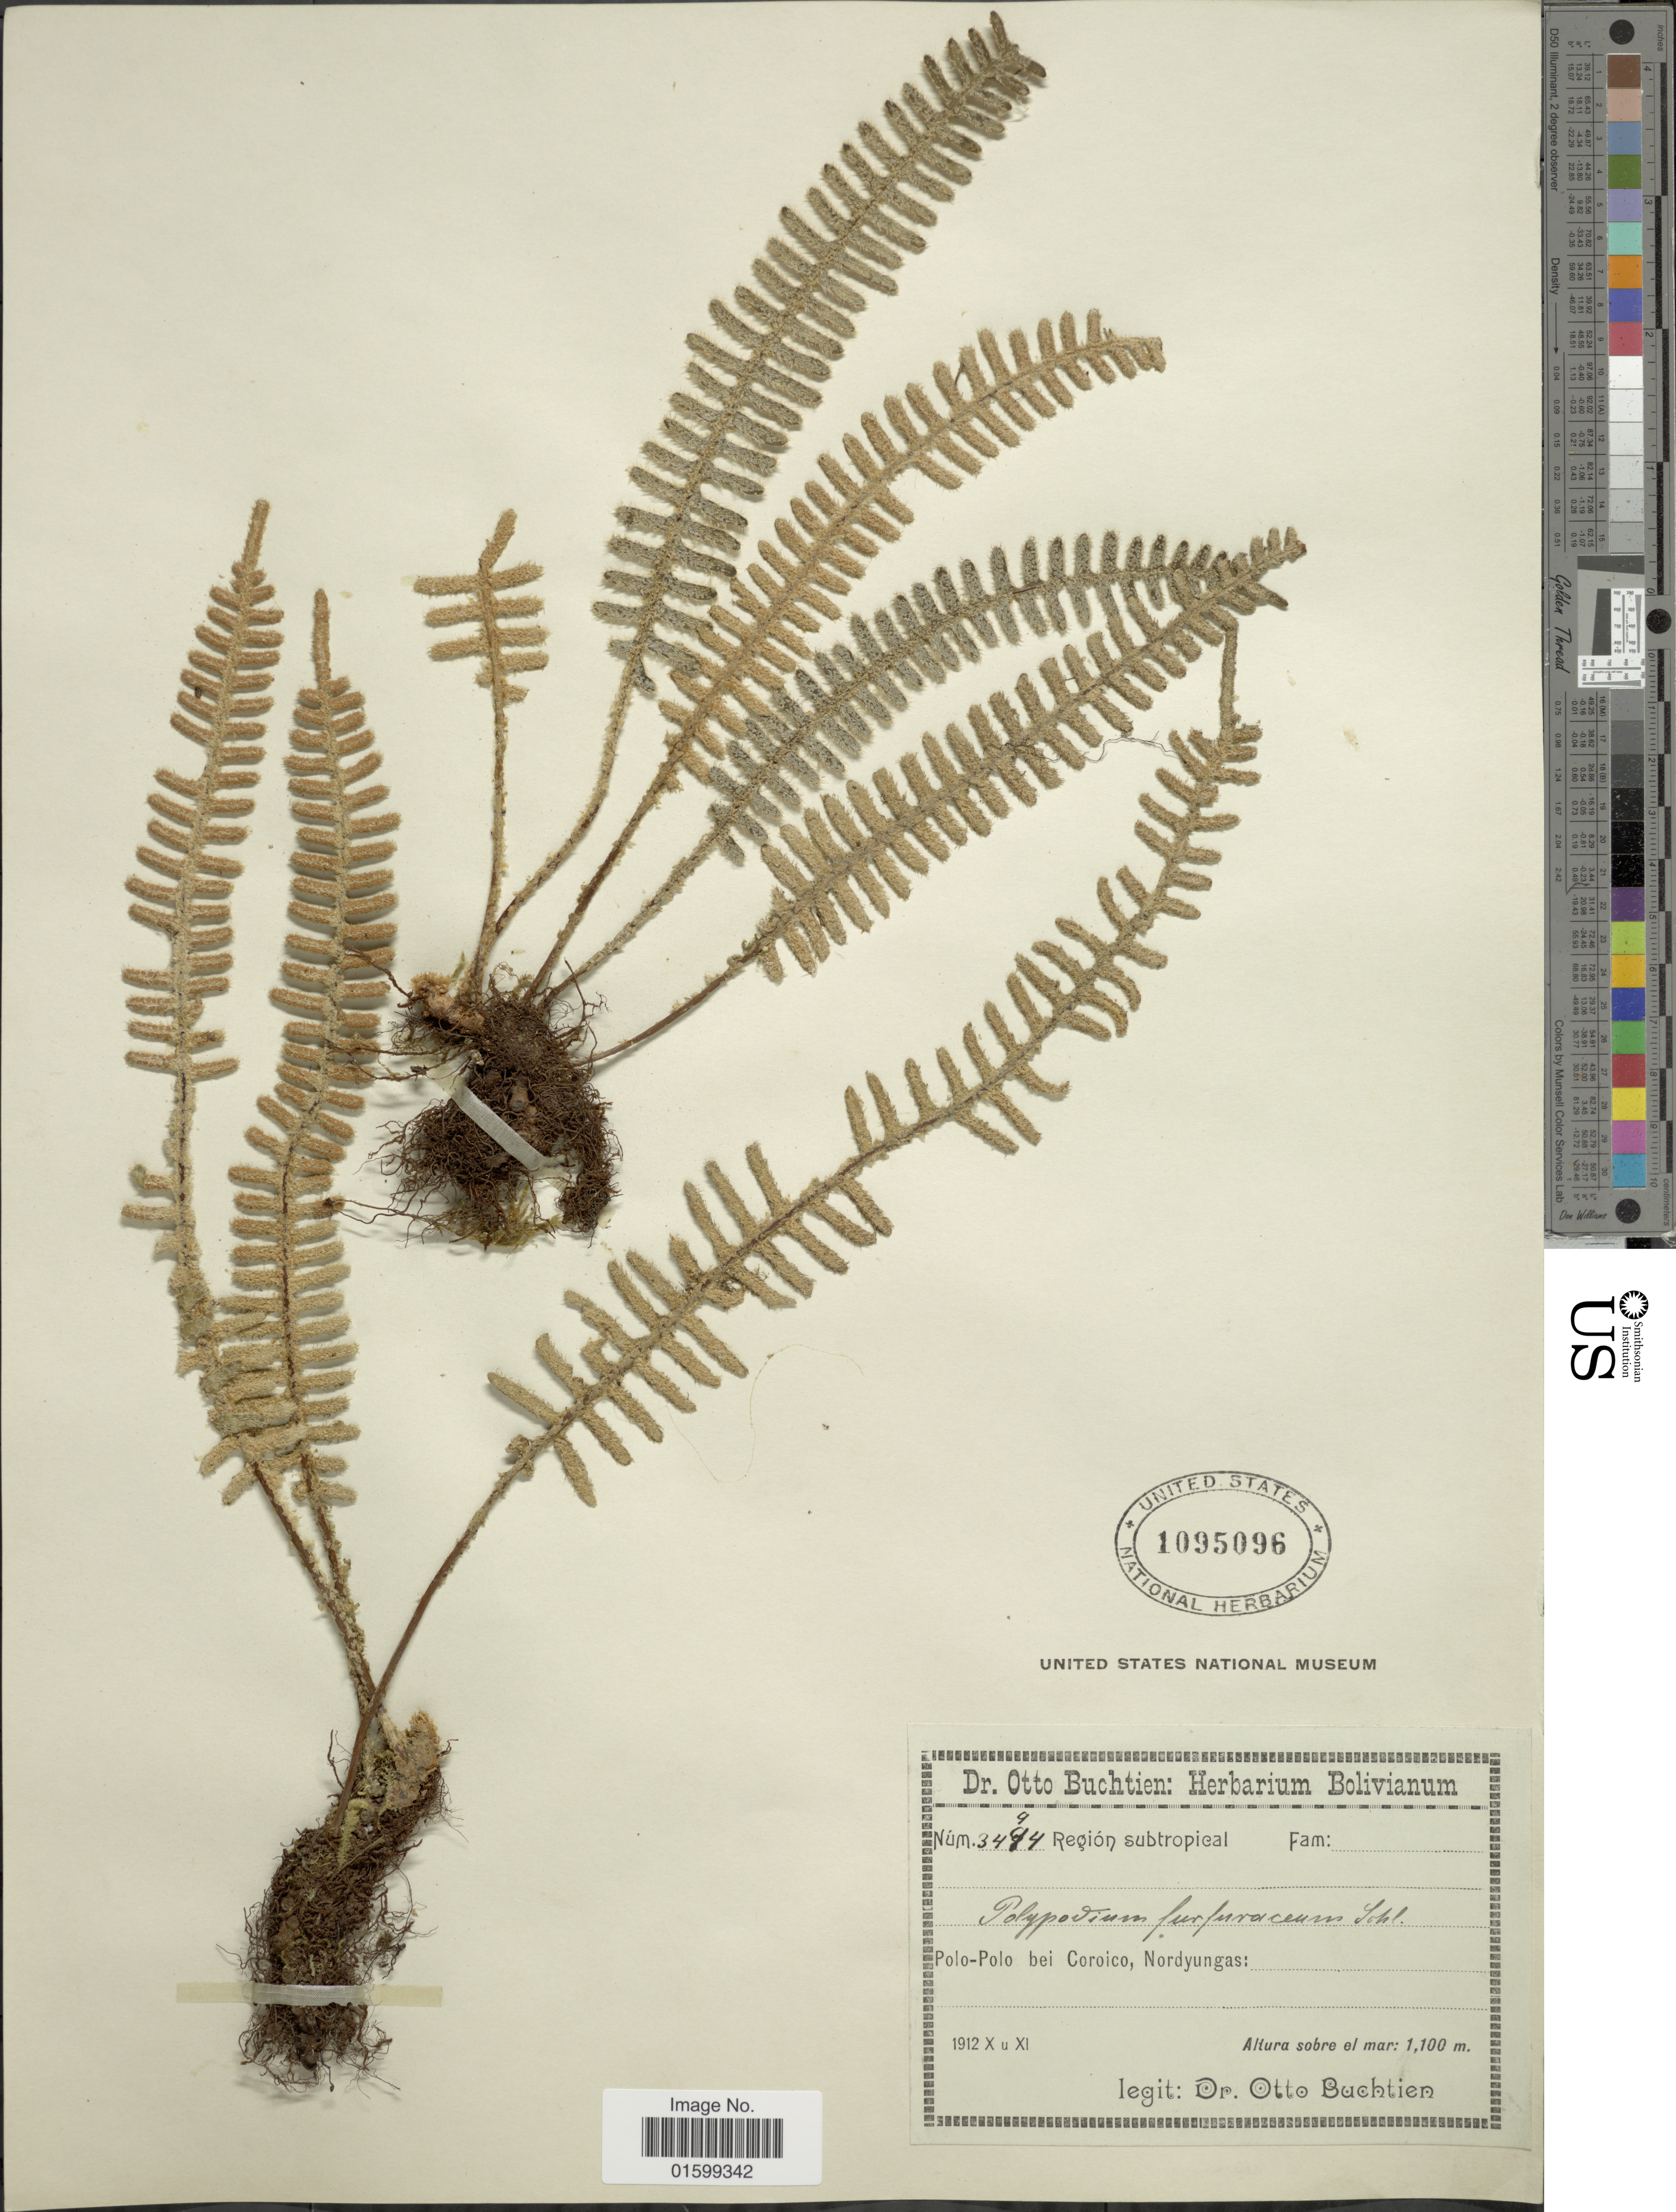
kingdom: Plantae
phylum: Tracheophyta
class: Polypodiopsida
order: Polypodiales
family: Polypodiaceae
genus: Pleopeltis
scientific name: Pleopeltis furfuracea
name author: (Schltdl. & Cham.) A.R. Sm. & Tejero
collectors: O. Buchtien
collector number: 3494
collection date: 1912-10/1912-11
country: Bolivia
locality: Región subtropical, Polo-polo bei Coroico, Nordyungas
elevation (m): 1100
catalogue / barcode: US 1095096